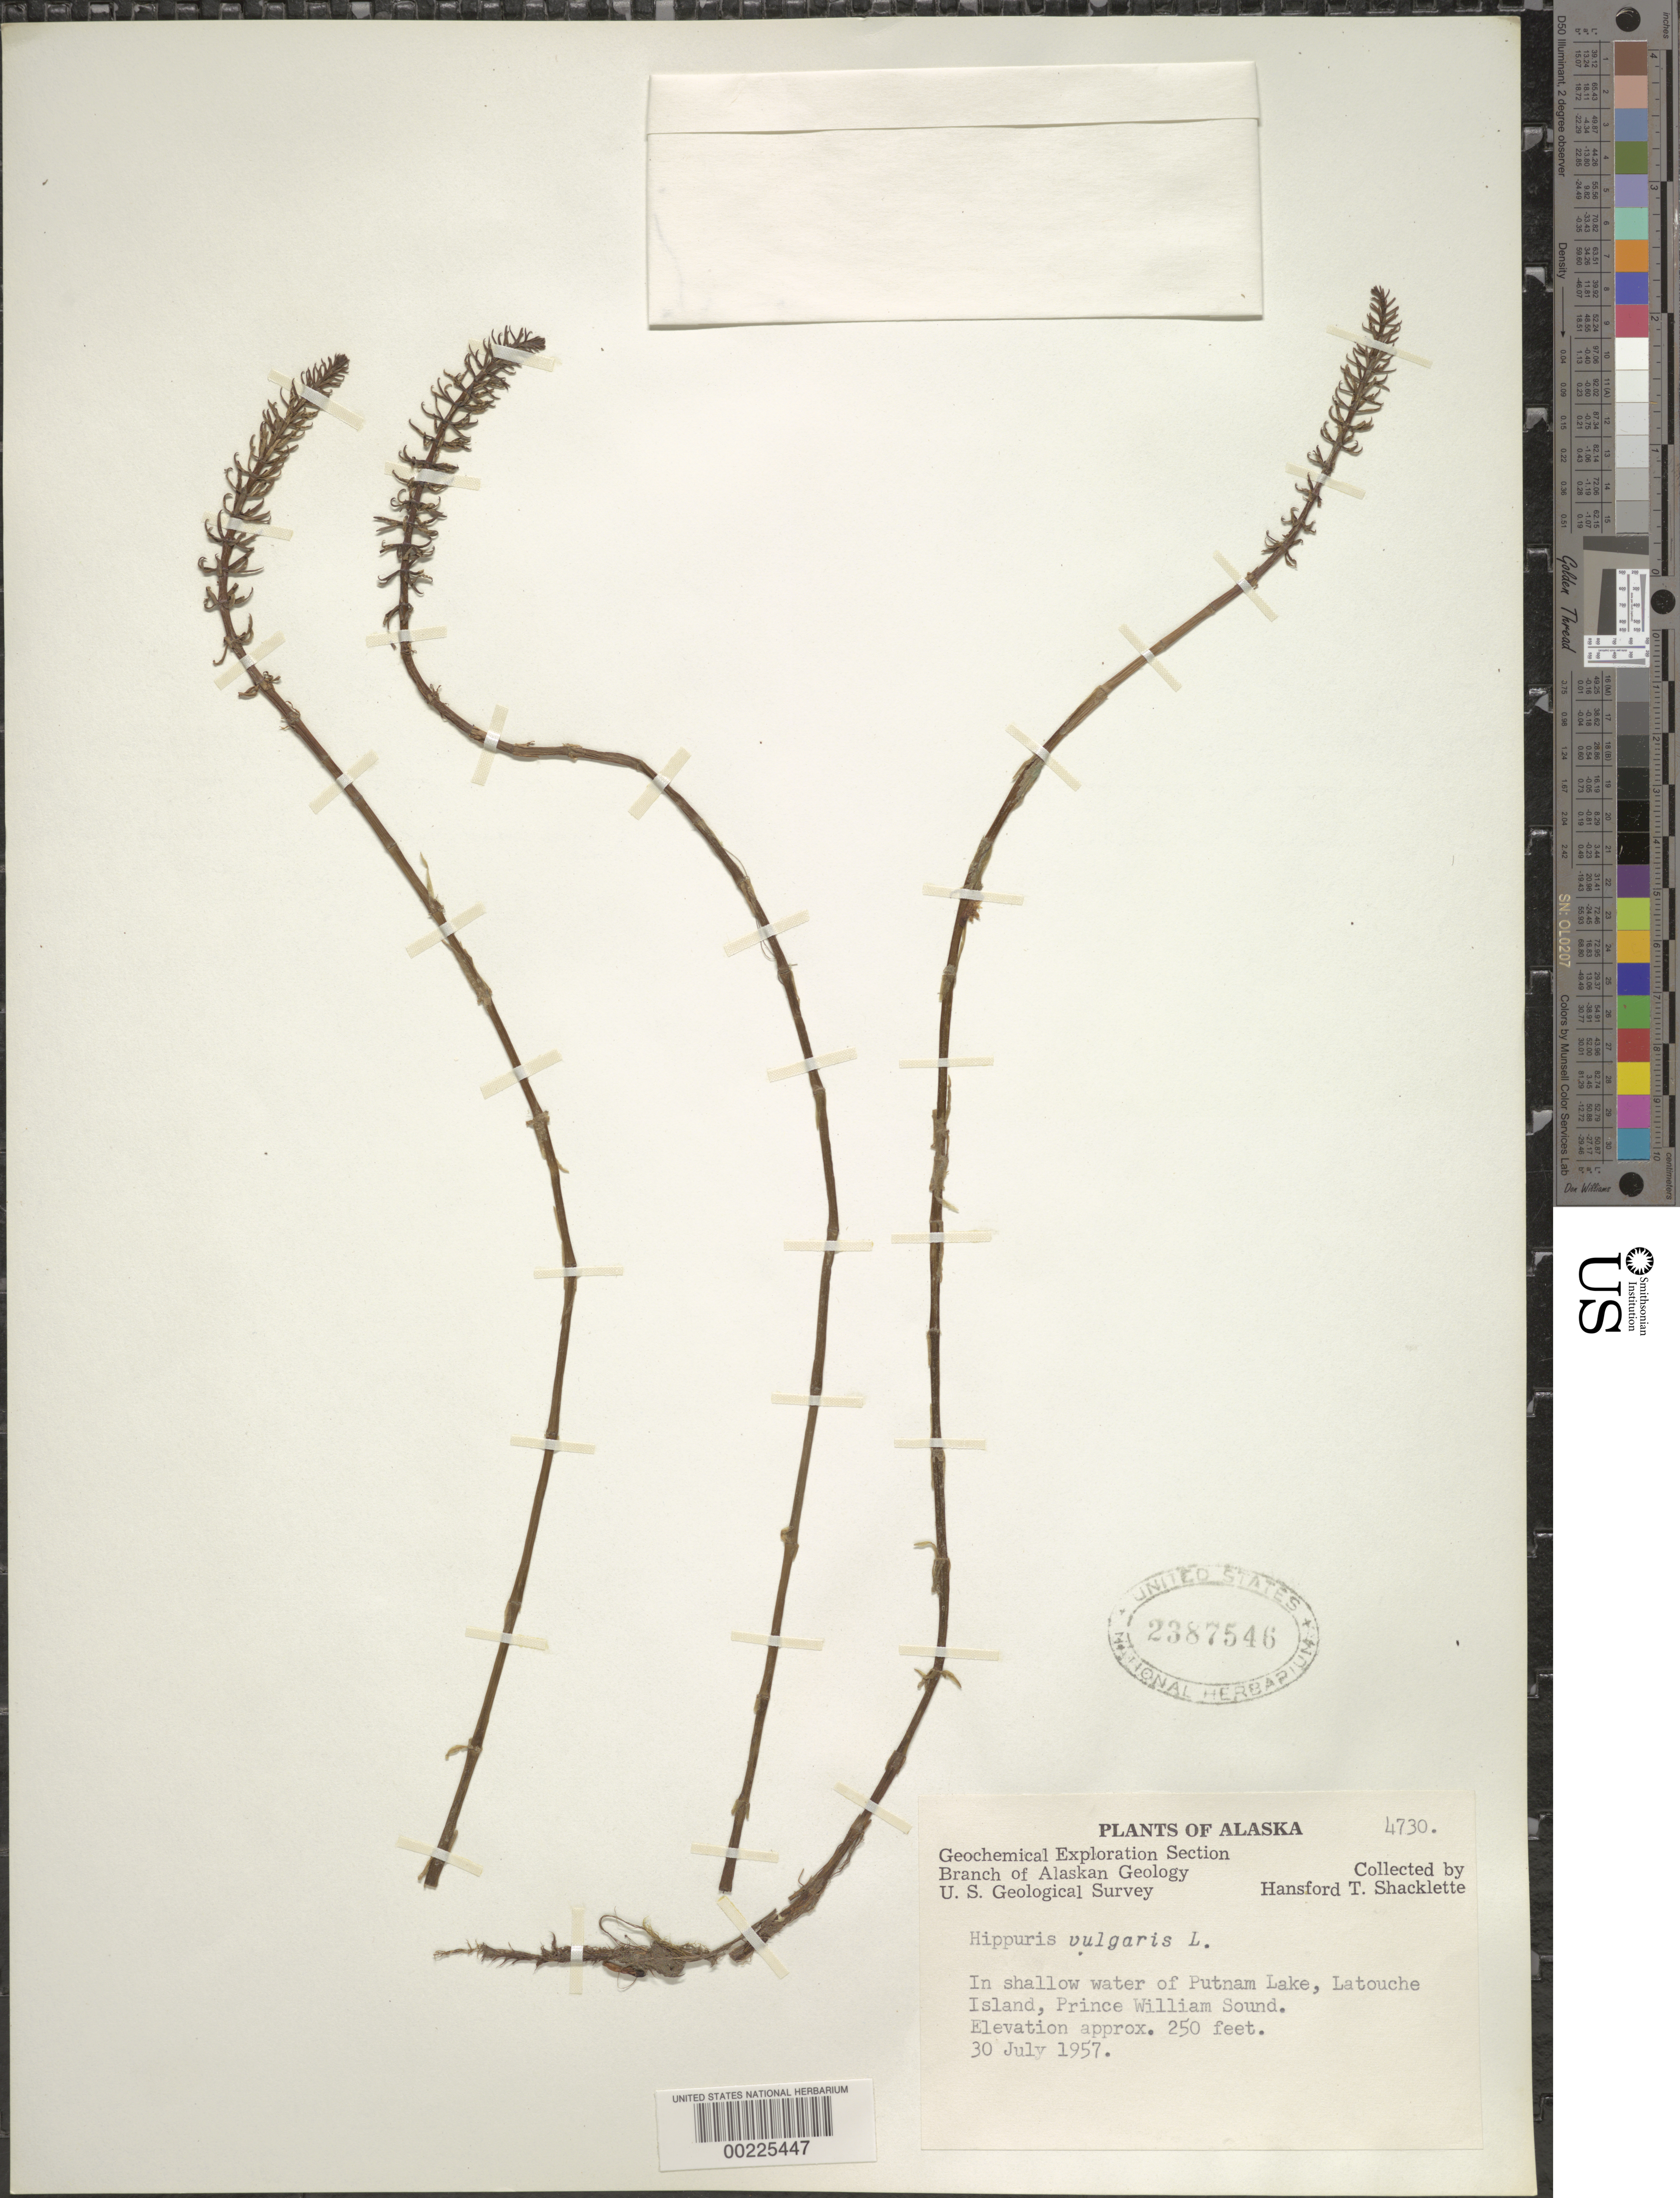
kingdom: Plantae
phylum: Tracheophyta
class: Magnoliopsida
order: Lamiales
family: Plantaginaceae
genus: Hippuris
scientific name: Hippuris vulgaris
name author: L.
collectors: H. Shacklette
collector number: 4730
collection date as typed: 30 Jul 1957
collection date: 1957-07-30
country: United States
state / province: Alaska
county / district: Valdez-cordova Census Area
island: Latouche Island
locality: Putnam lake, latouche island, prince william sound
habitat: In shallow water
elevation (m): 76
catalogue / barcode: US 2387546